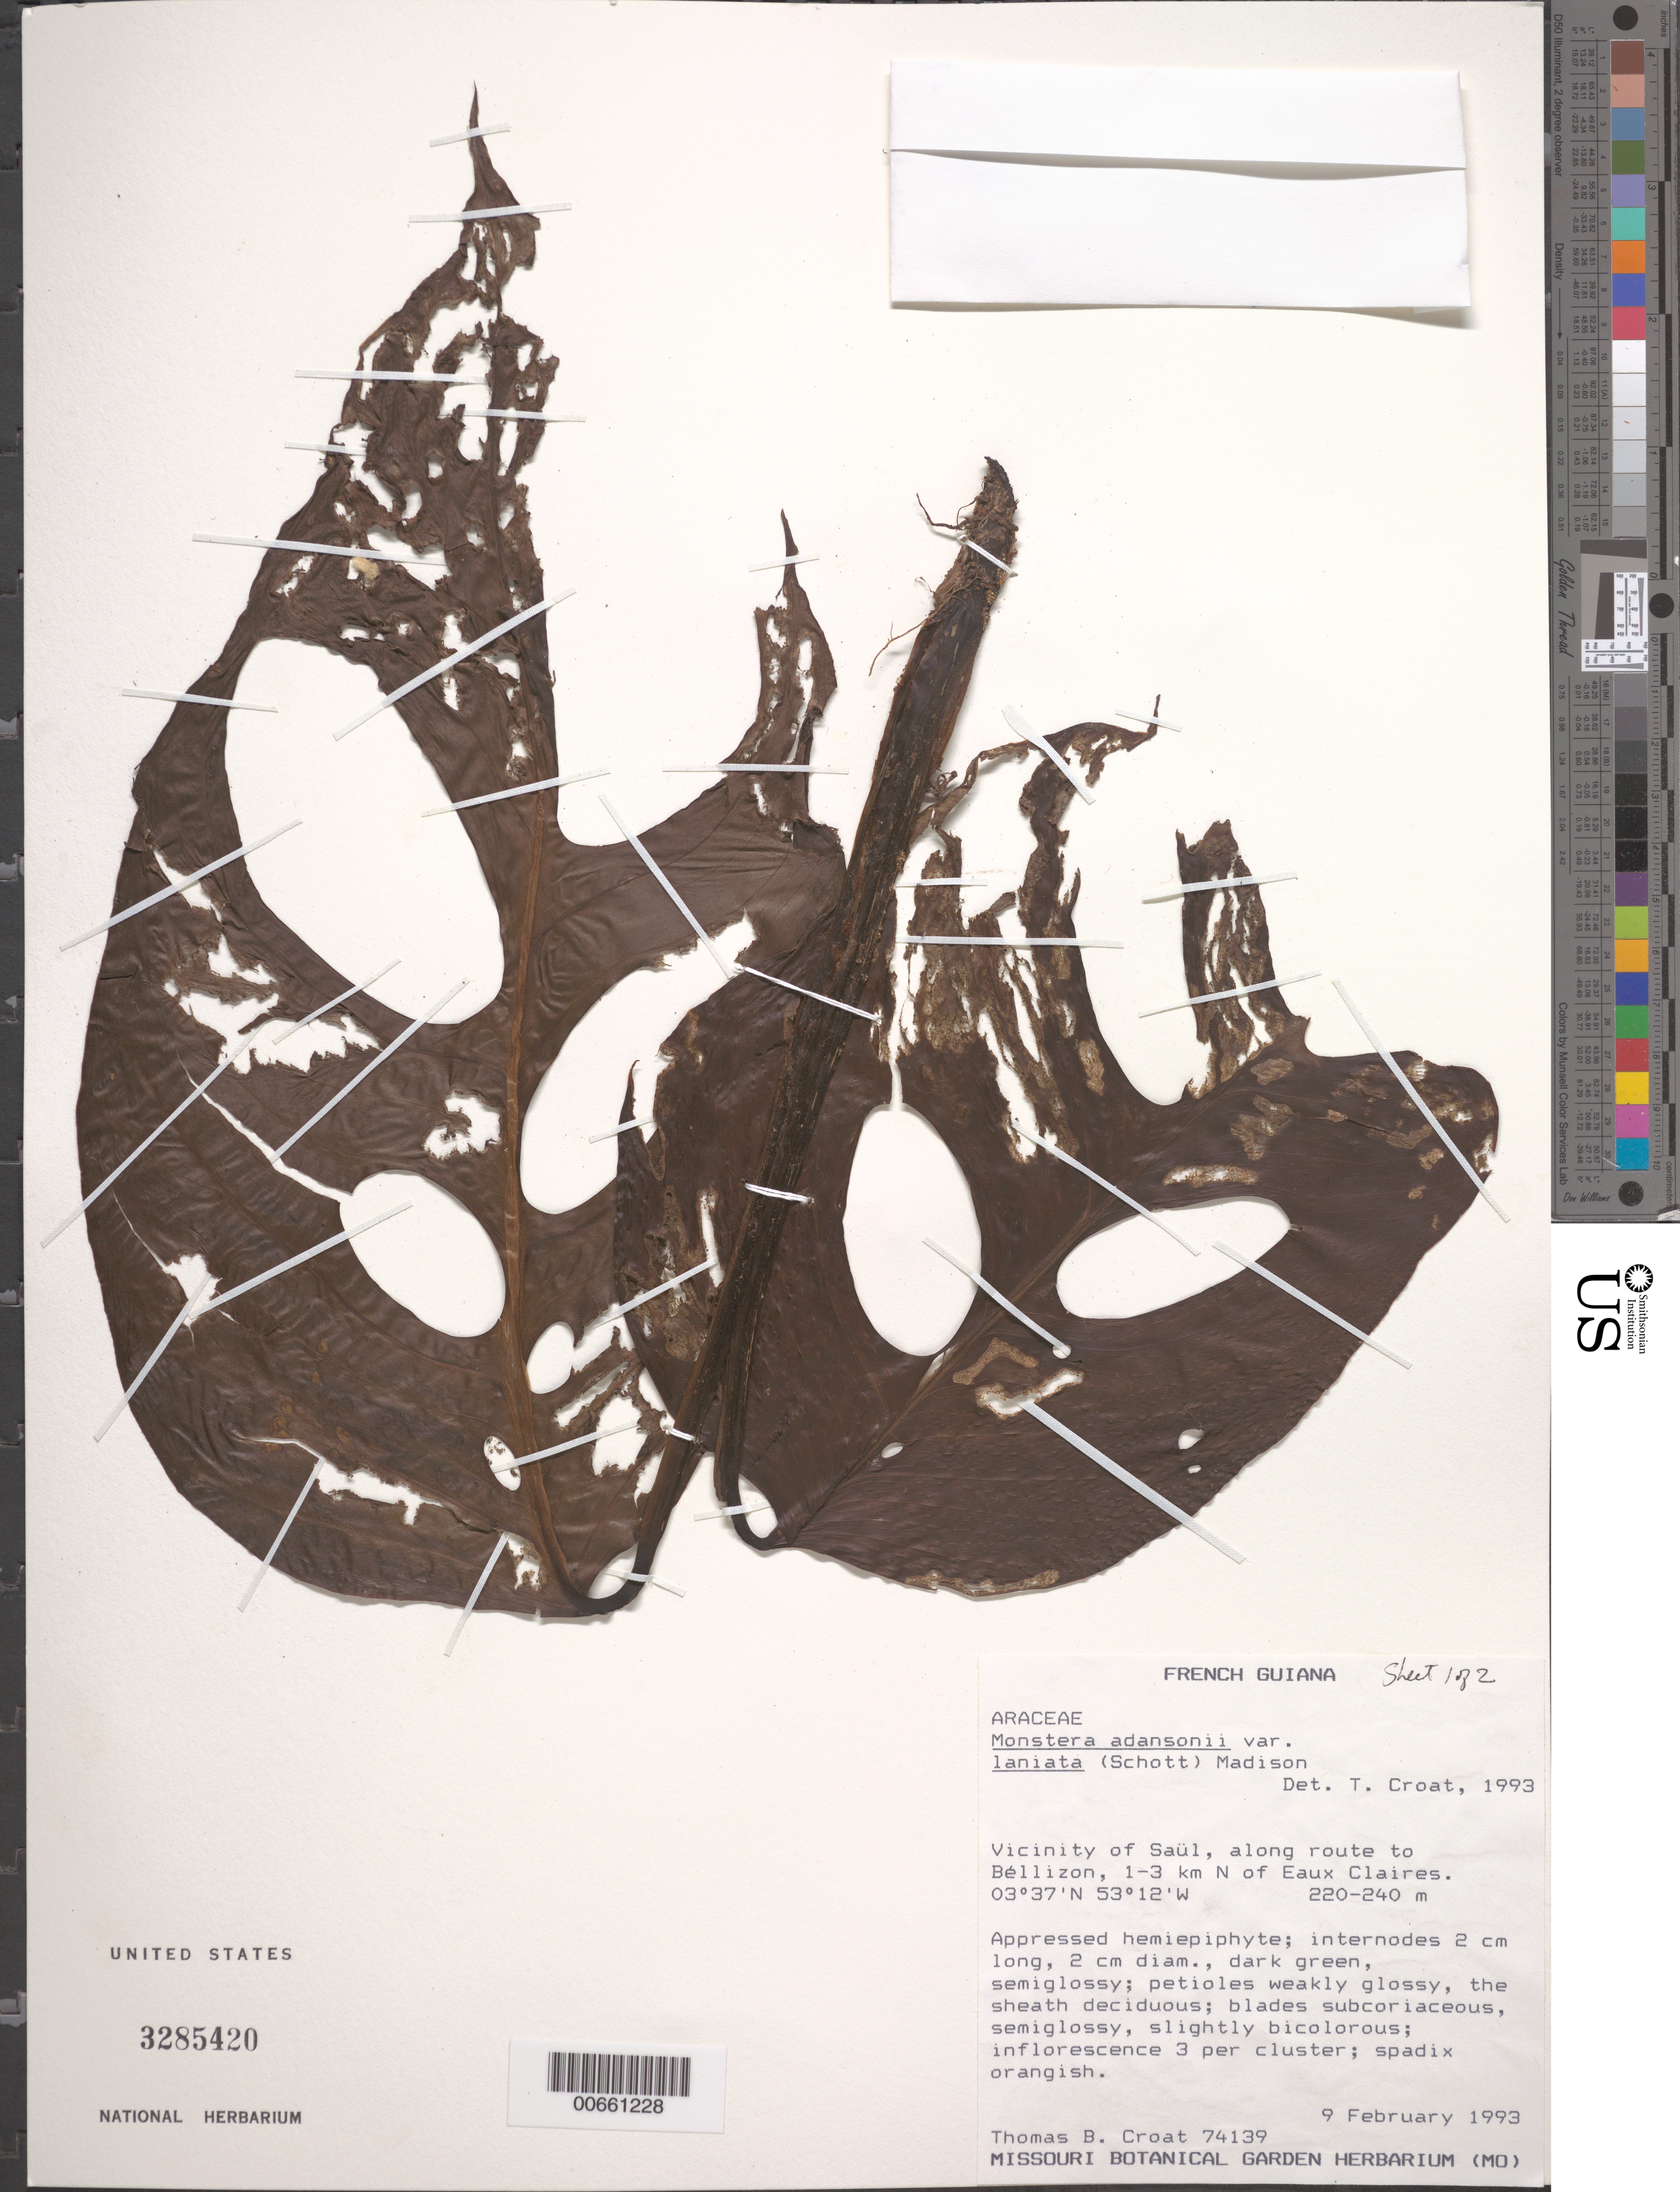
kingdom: Plantae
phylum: Tracheophyta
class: Liliopsida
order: Alismatales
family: Araceae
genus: Monstera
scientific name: Monstera adansonii var. laniata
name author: Schott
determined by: Croat, Thomas B., Missouri Botanical Garden (MO)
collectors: T. B. Croat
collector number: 74139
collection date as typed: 9-Feb-93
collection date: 1993-02-09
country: French Guiana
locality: Saül, along route to Béllizon, 1-3 km N of Eaux Claires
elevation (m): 220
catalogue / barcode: US 3285420